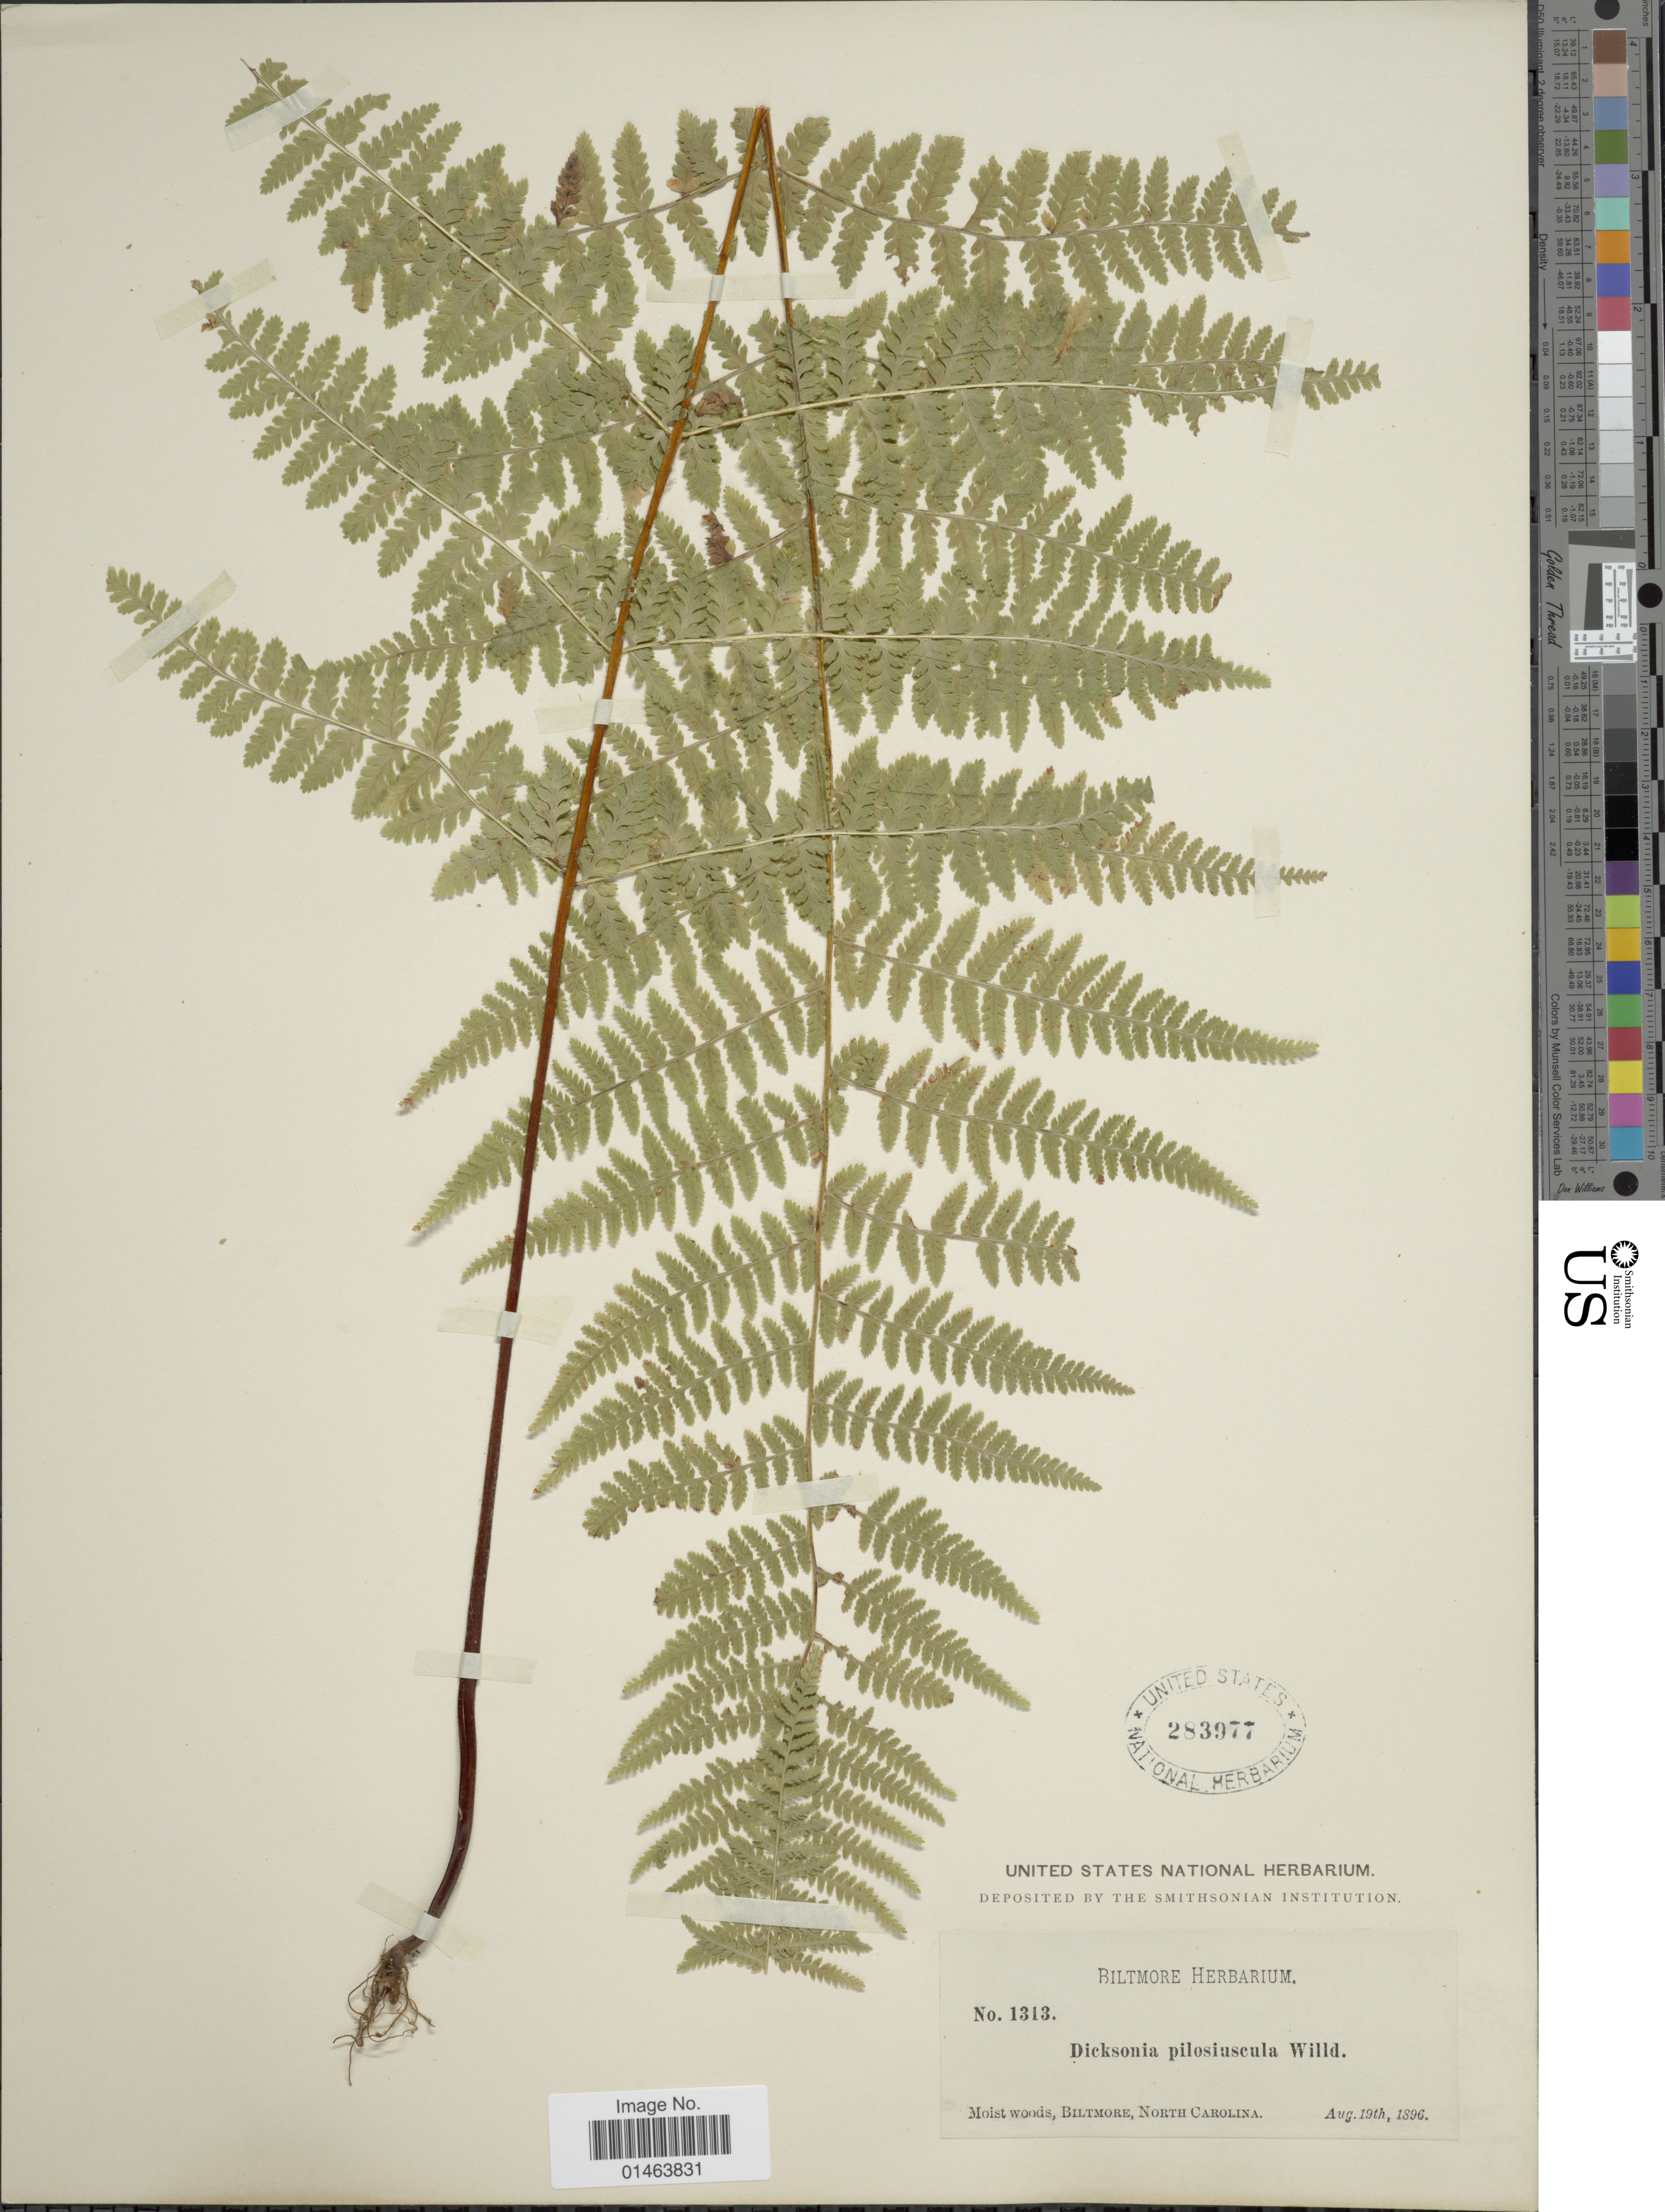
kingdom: Plantae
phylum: Tracheophyta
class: Polypodiopsida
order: Polypodiales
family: Dennstaedtiaceae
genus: Dennstaedtia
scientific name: Dennstaedtia punctilobula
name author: (Michx.) T. Moore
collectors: ex herb. Biltmore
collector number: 1313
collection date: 1896-08-19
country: United States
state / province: North Carolina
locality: Moist woods, Biltmore, North Carolina.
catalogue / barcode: US 283977